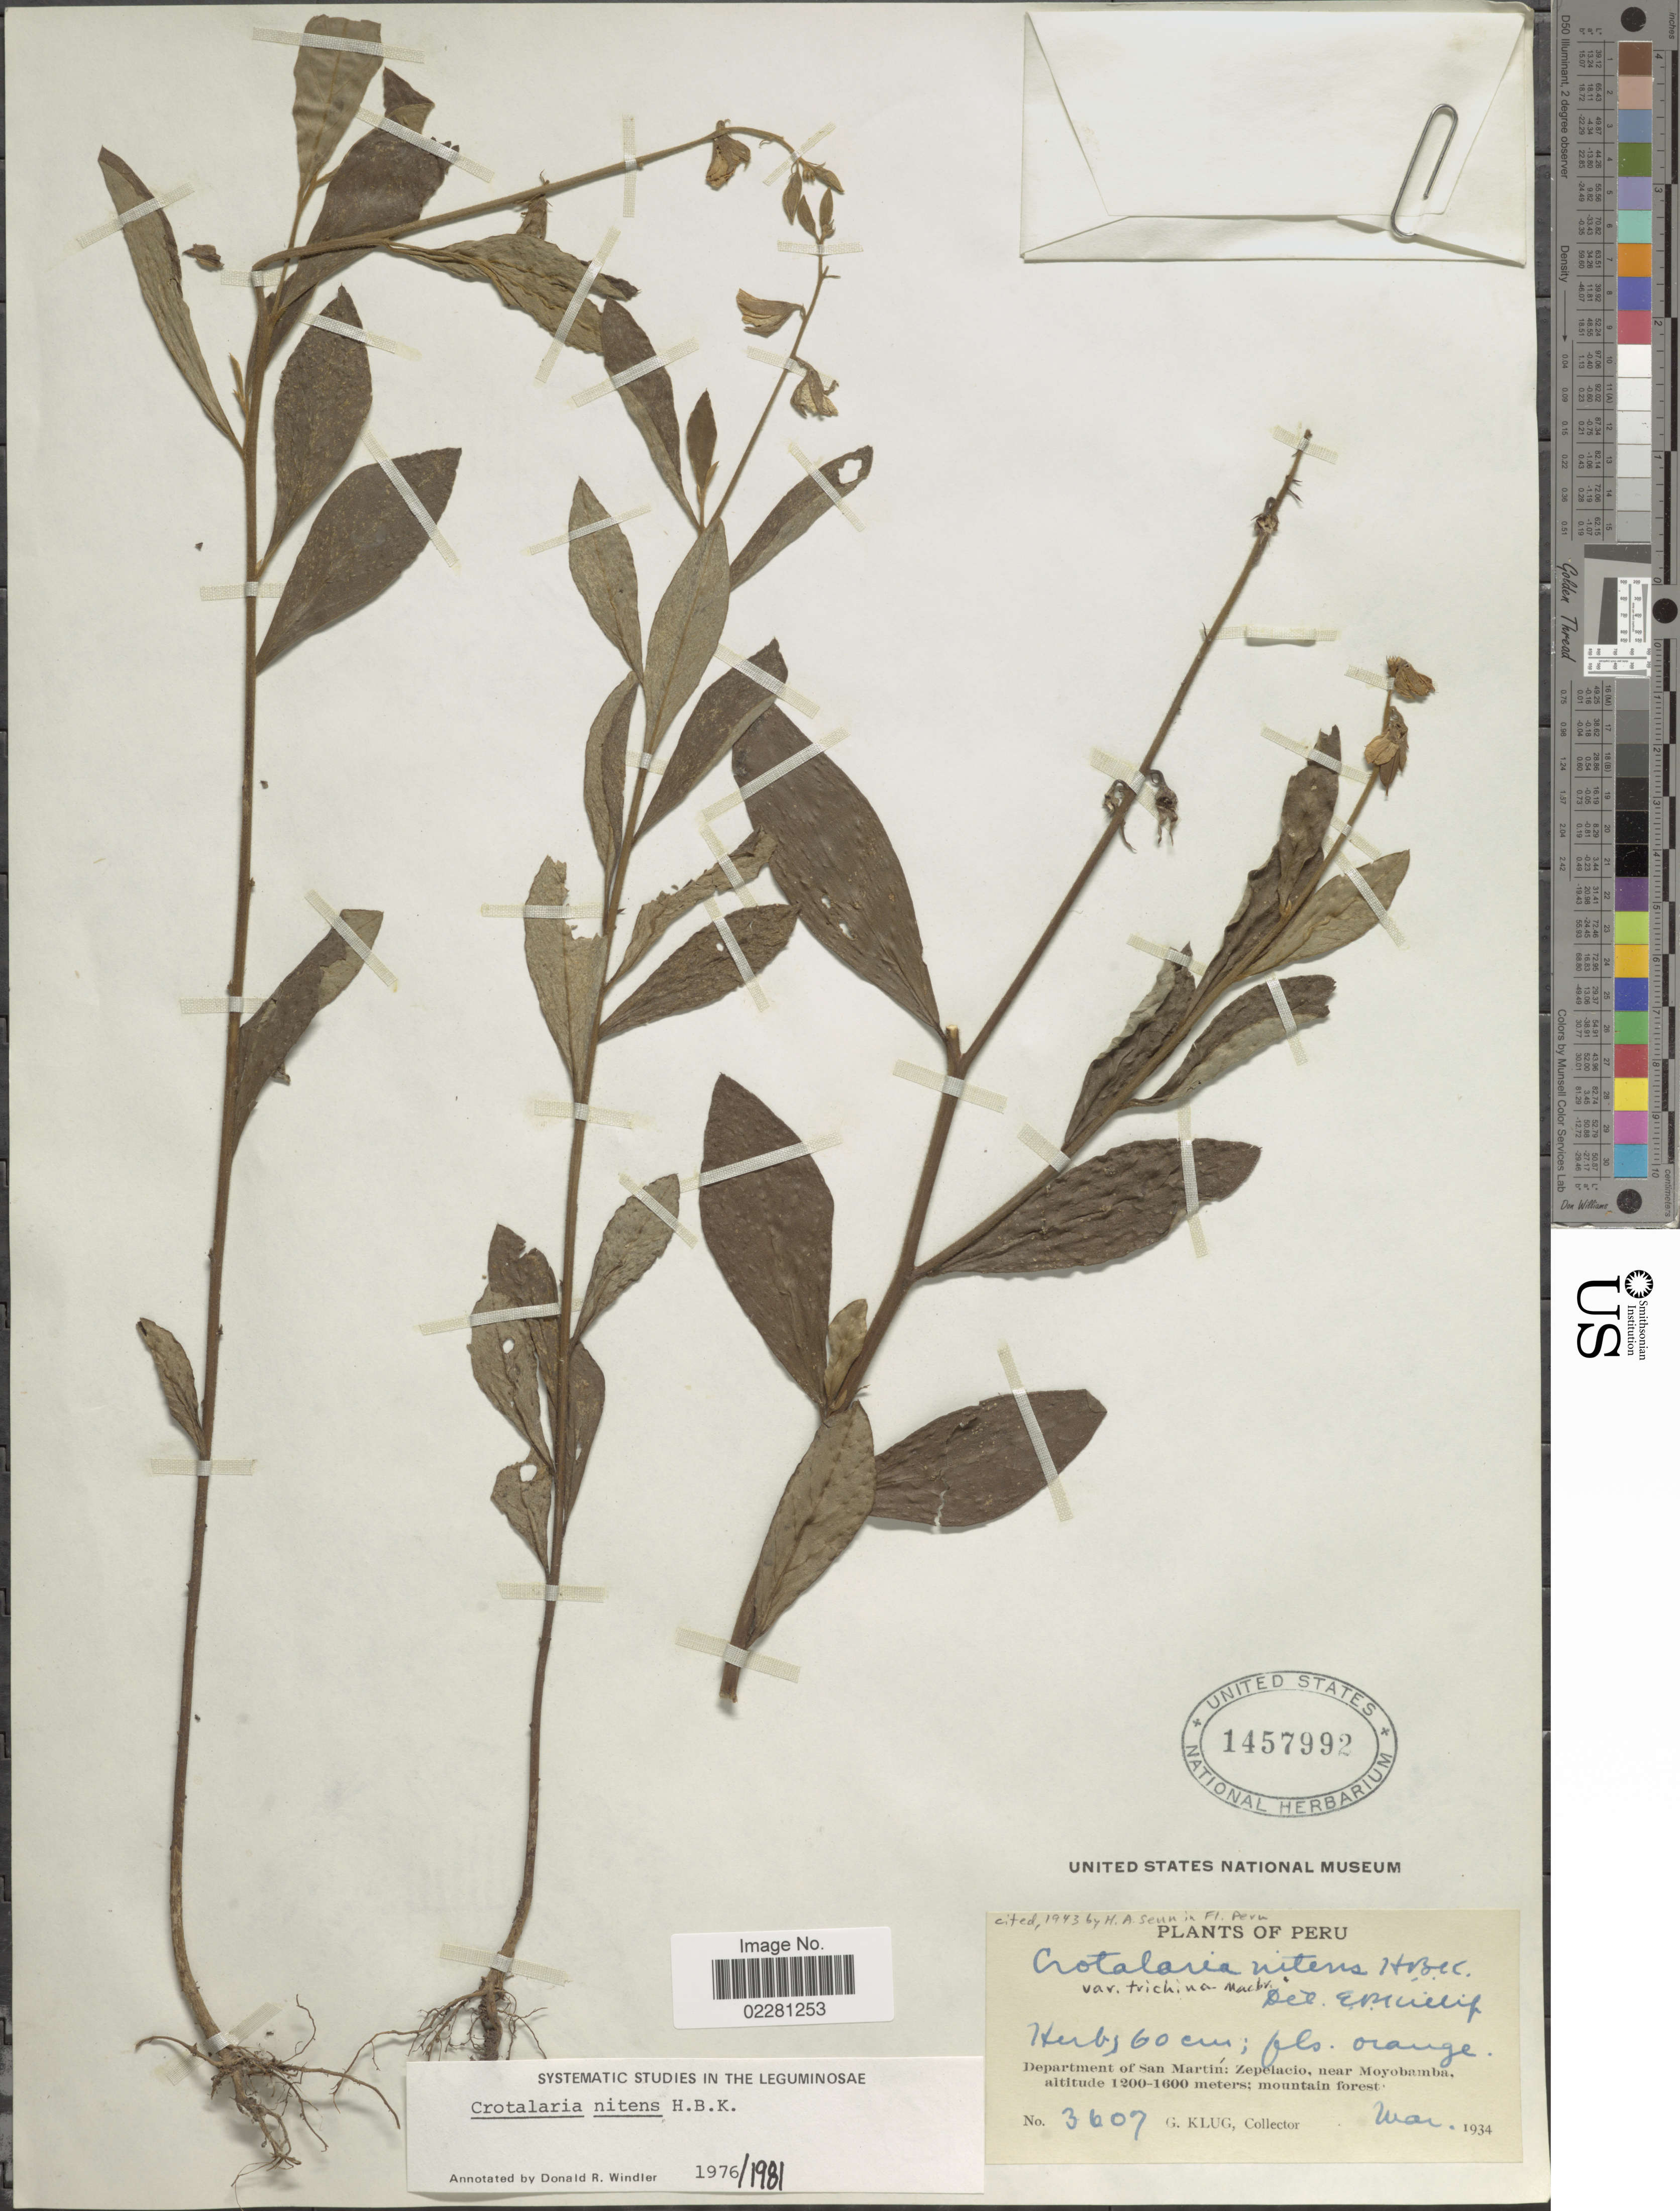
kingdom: Plantae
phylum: Tracheophyta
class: Magnoliopsida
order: Fabales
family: Fabaceae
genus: Crotalaria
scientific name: Crotalaria nitens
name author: Kunth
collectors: G. Klug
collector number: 3607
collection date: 1934-03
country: Peru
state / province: San Martín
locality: Zepelacio, near Moyobamba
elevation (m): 1200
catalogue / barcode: US 14579921